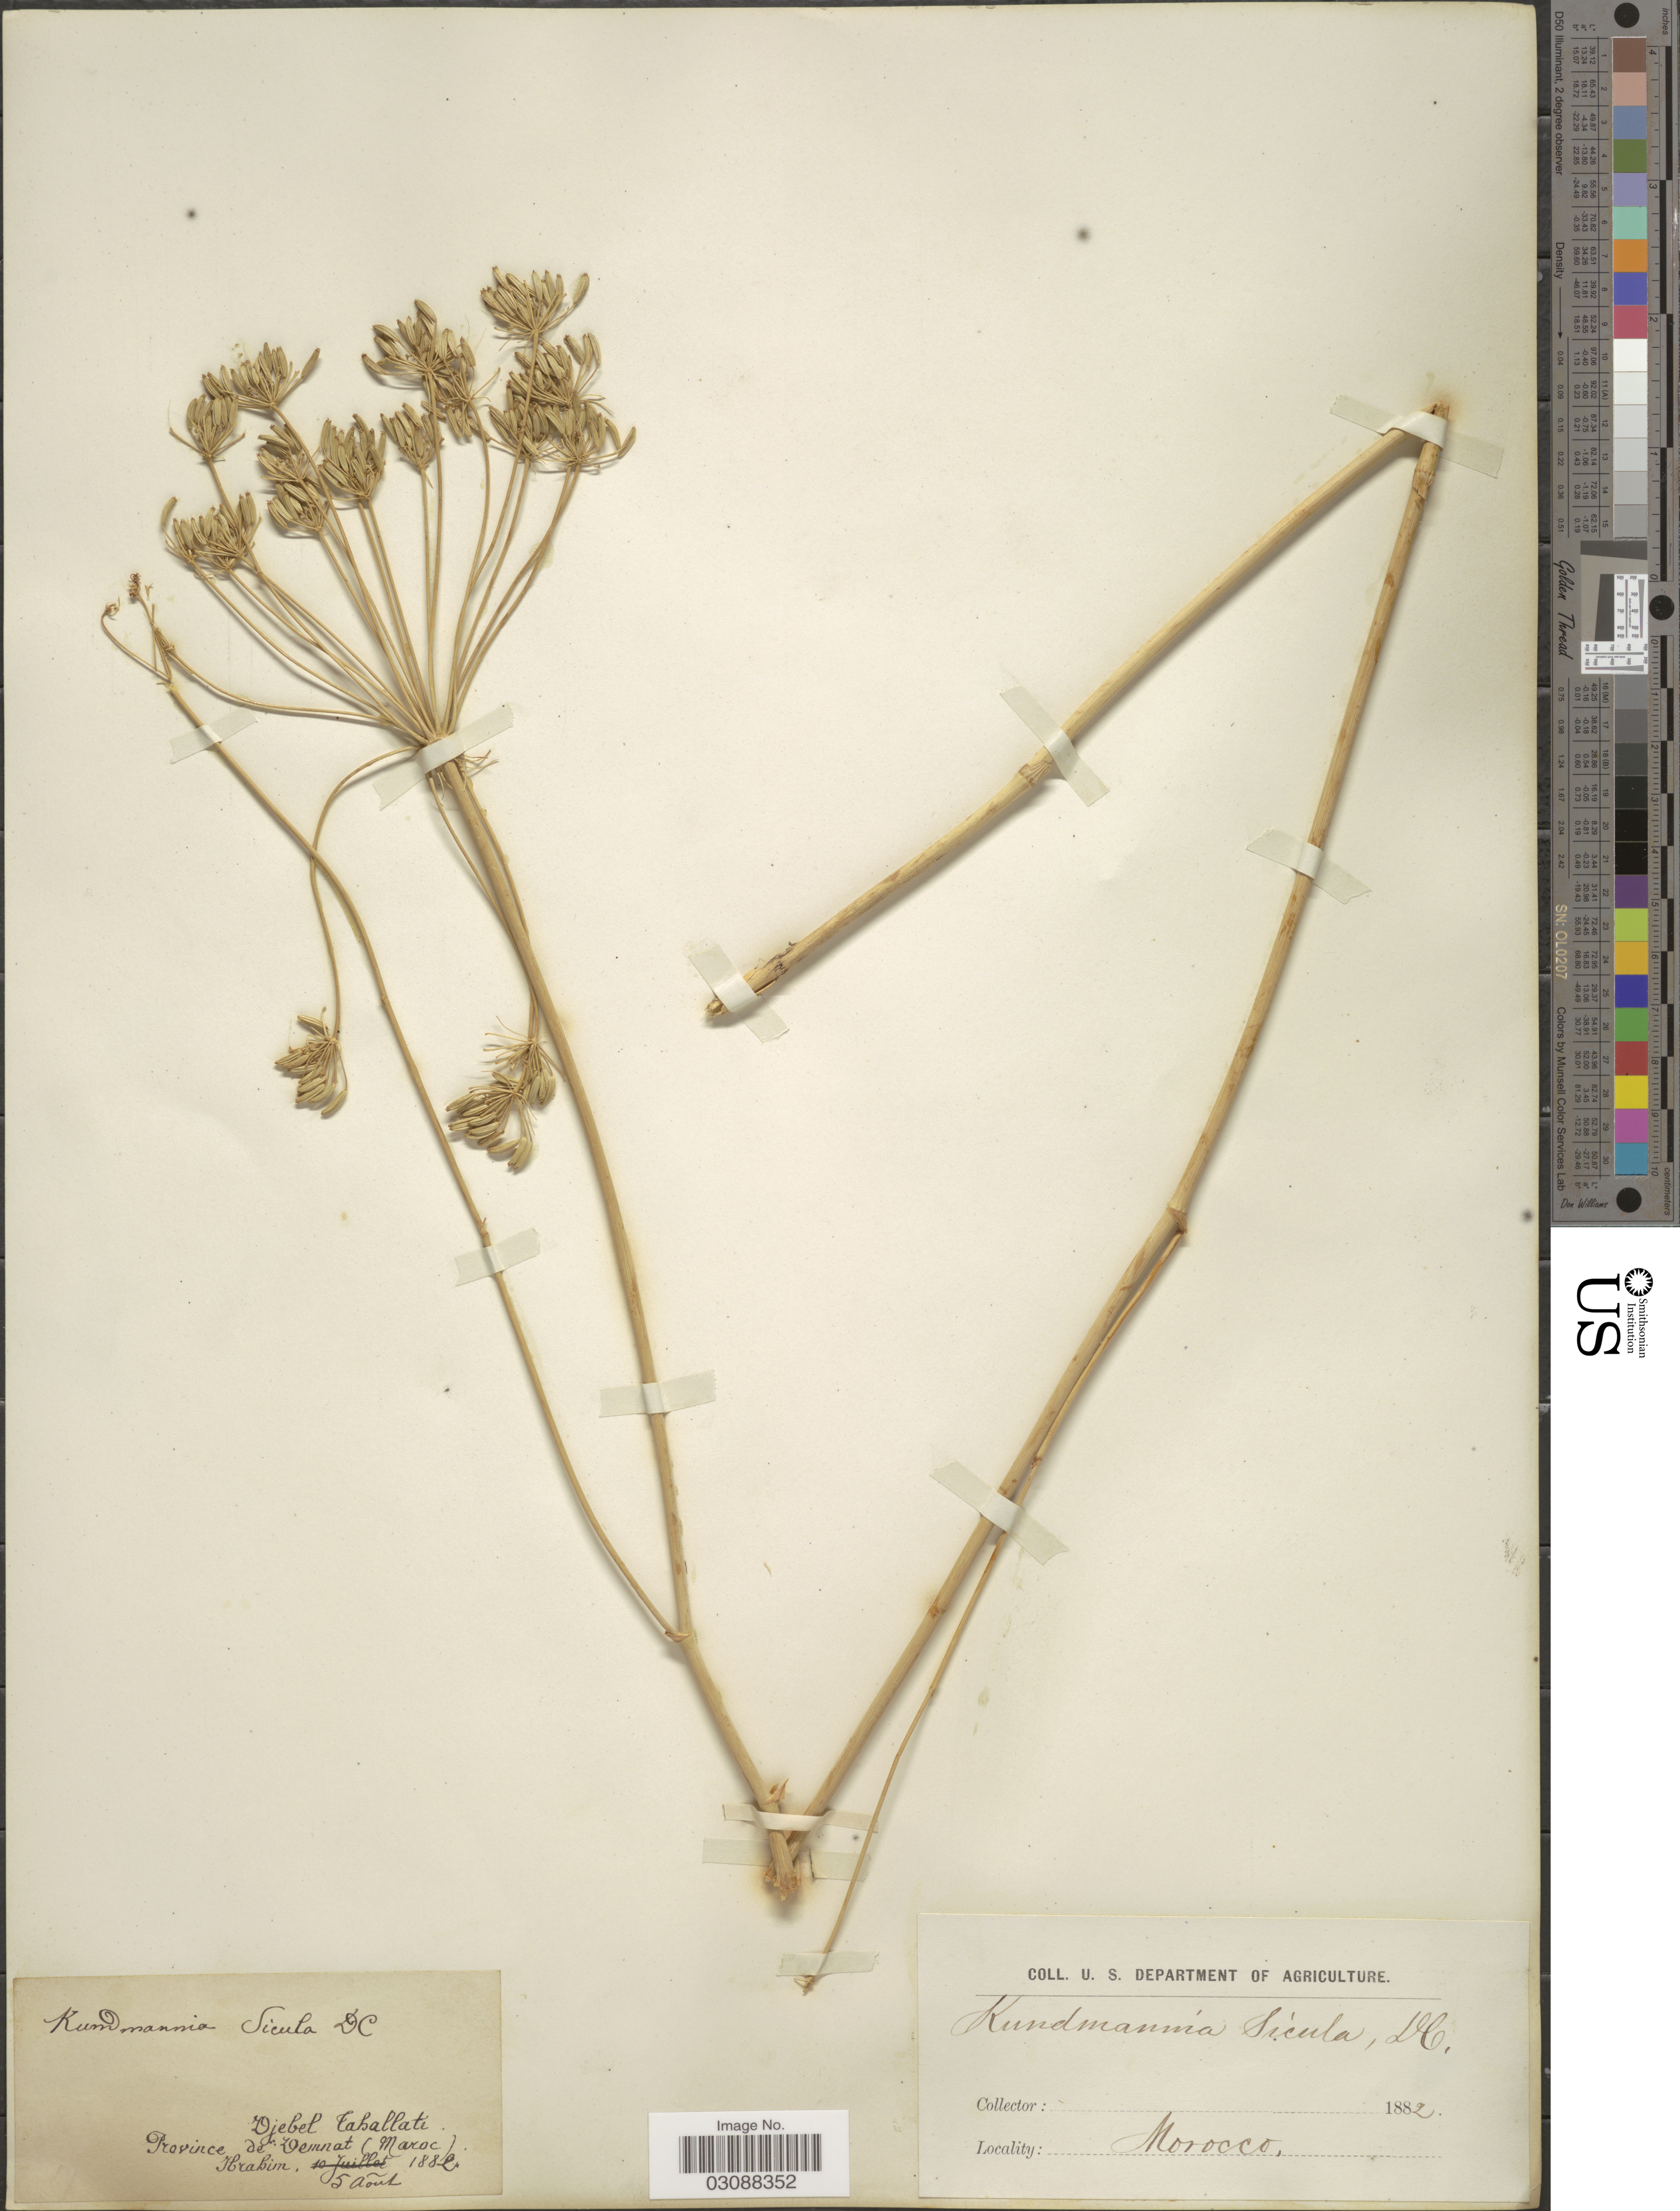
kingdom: Plantae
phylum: Tracheophyta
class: Magnoliopsida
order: Apiales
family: Apiaceae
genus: Kundmannia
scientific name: Kundmannia sicula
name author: (L.) DC.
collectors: -. Ibrahim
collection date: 1882-08-05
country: Morocco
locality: Djebel Tahallati. Province de Demnat (Maroc).